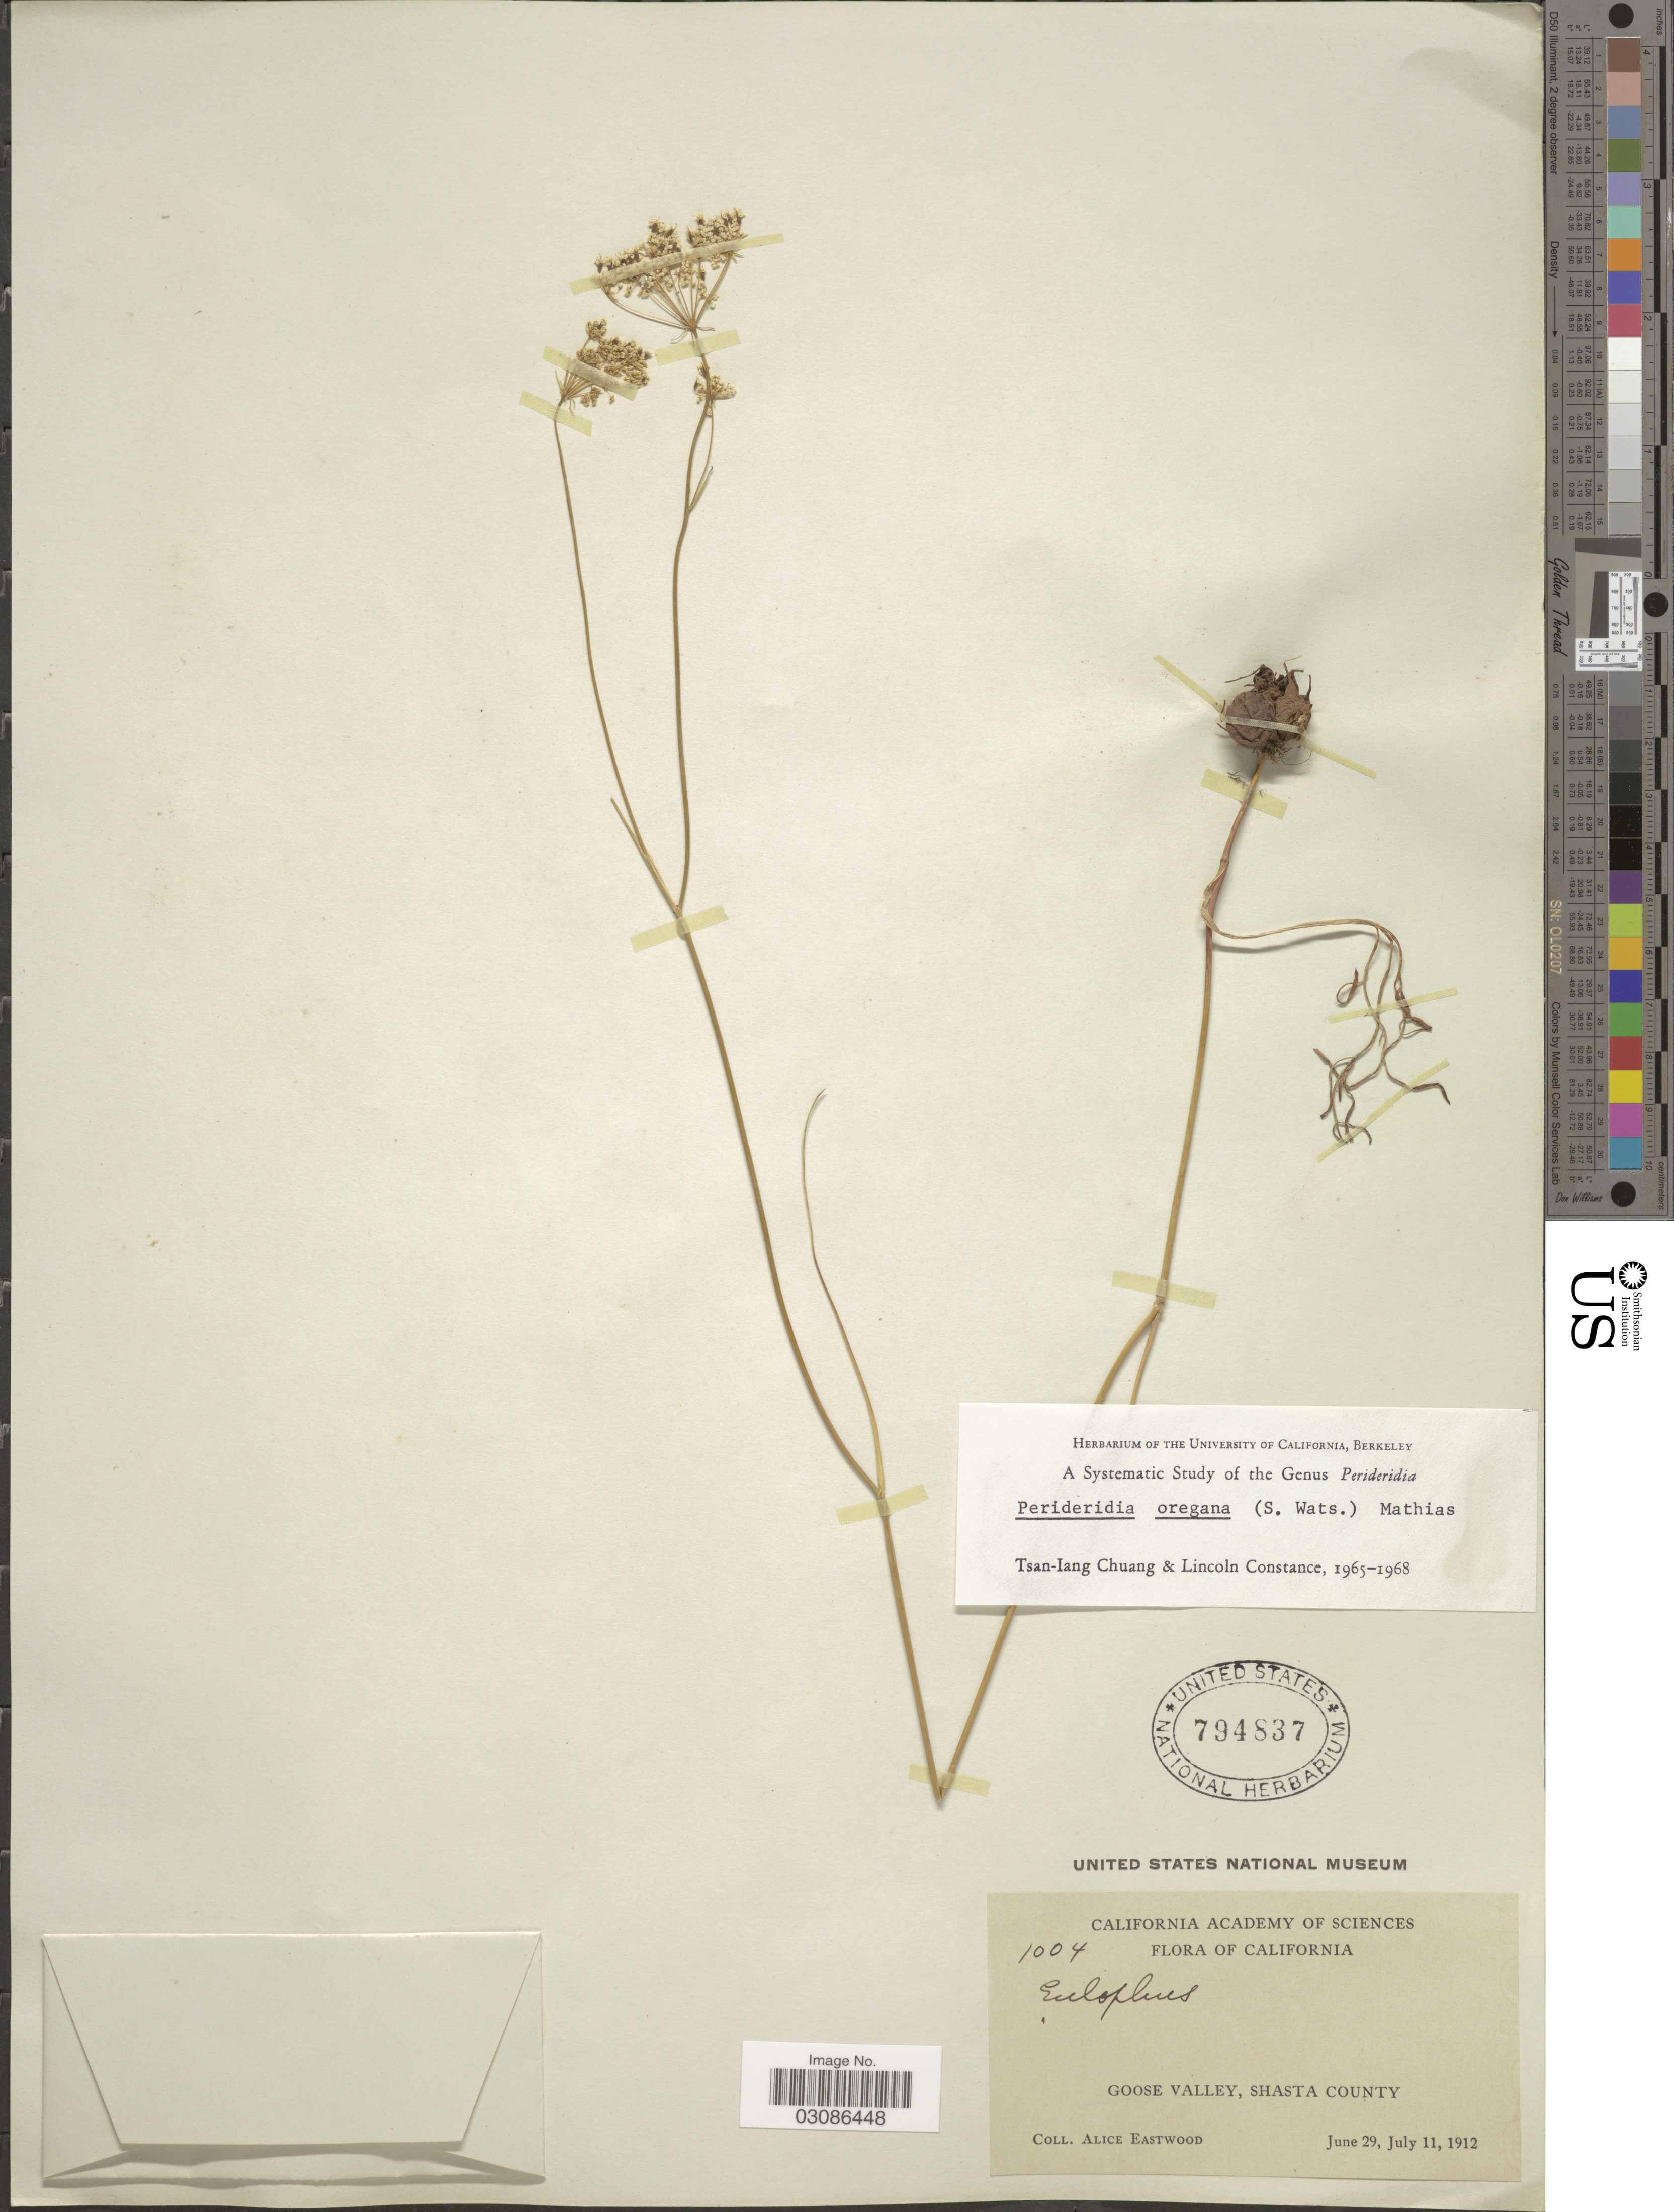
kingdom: Plantae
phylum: Tracheophyta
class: Magnoliopsida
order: Apiales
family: Apiaceae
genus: Perideridia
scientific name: Perideridia oregana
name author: (S. Watson) Mathias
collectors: A. Eastwood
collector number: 1004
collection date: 1912-06-29/1912-07-11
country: United States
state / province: California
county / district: Shasta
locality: Goose Valley, Shasta County.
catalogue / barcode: US 794837